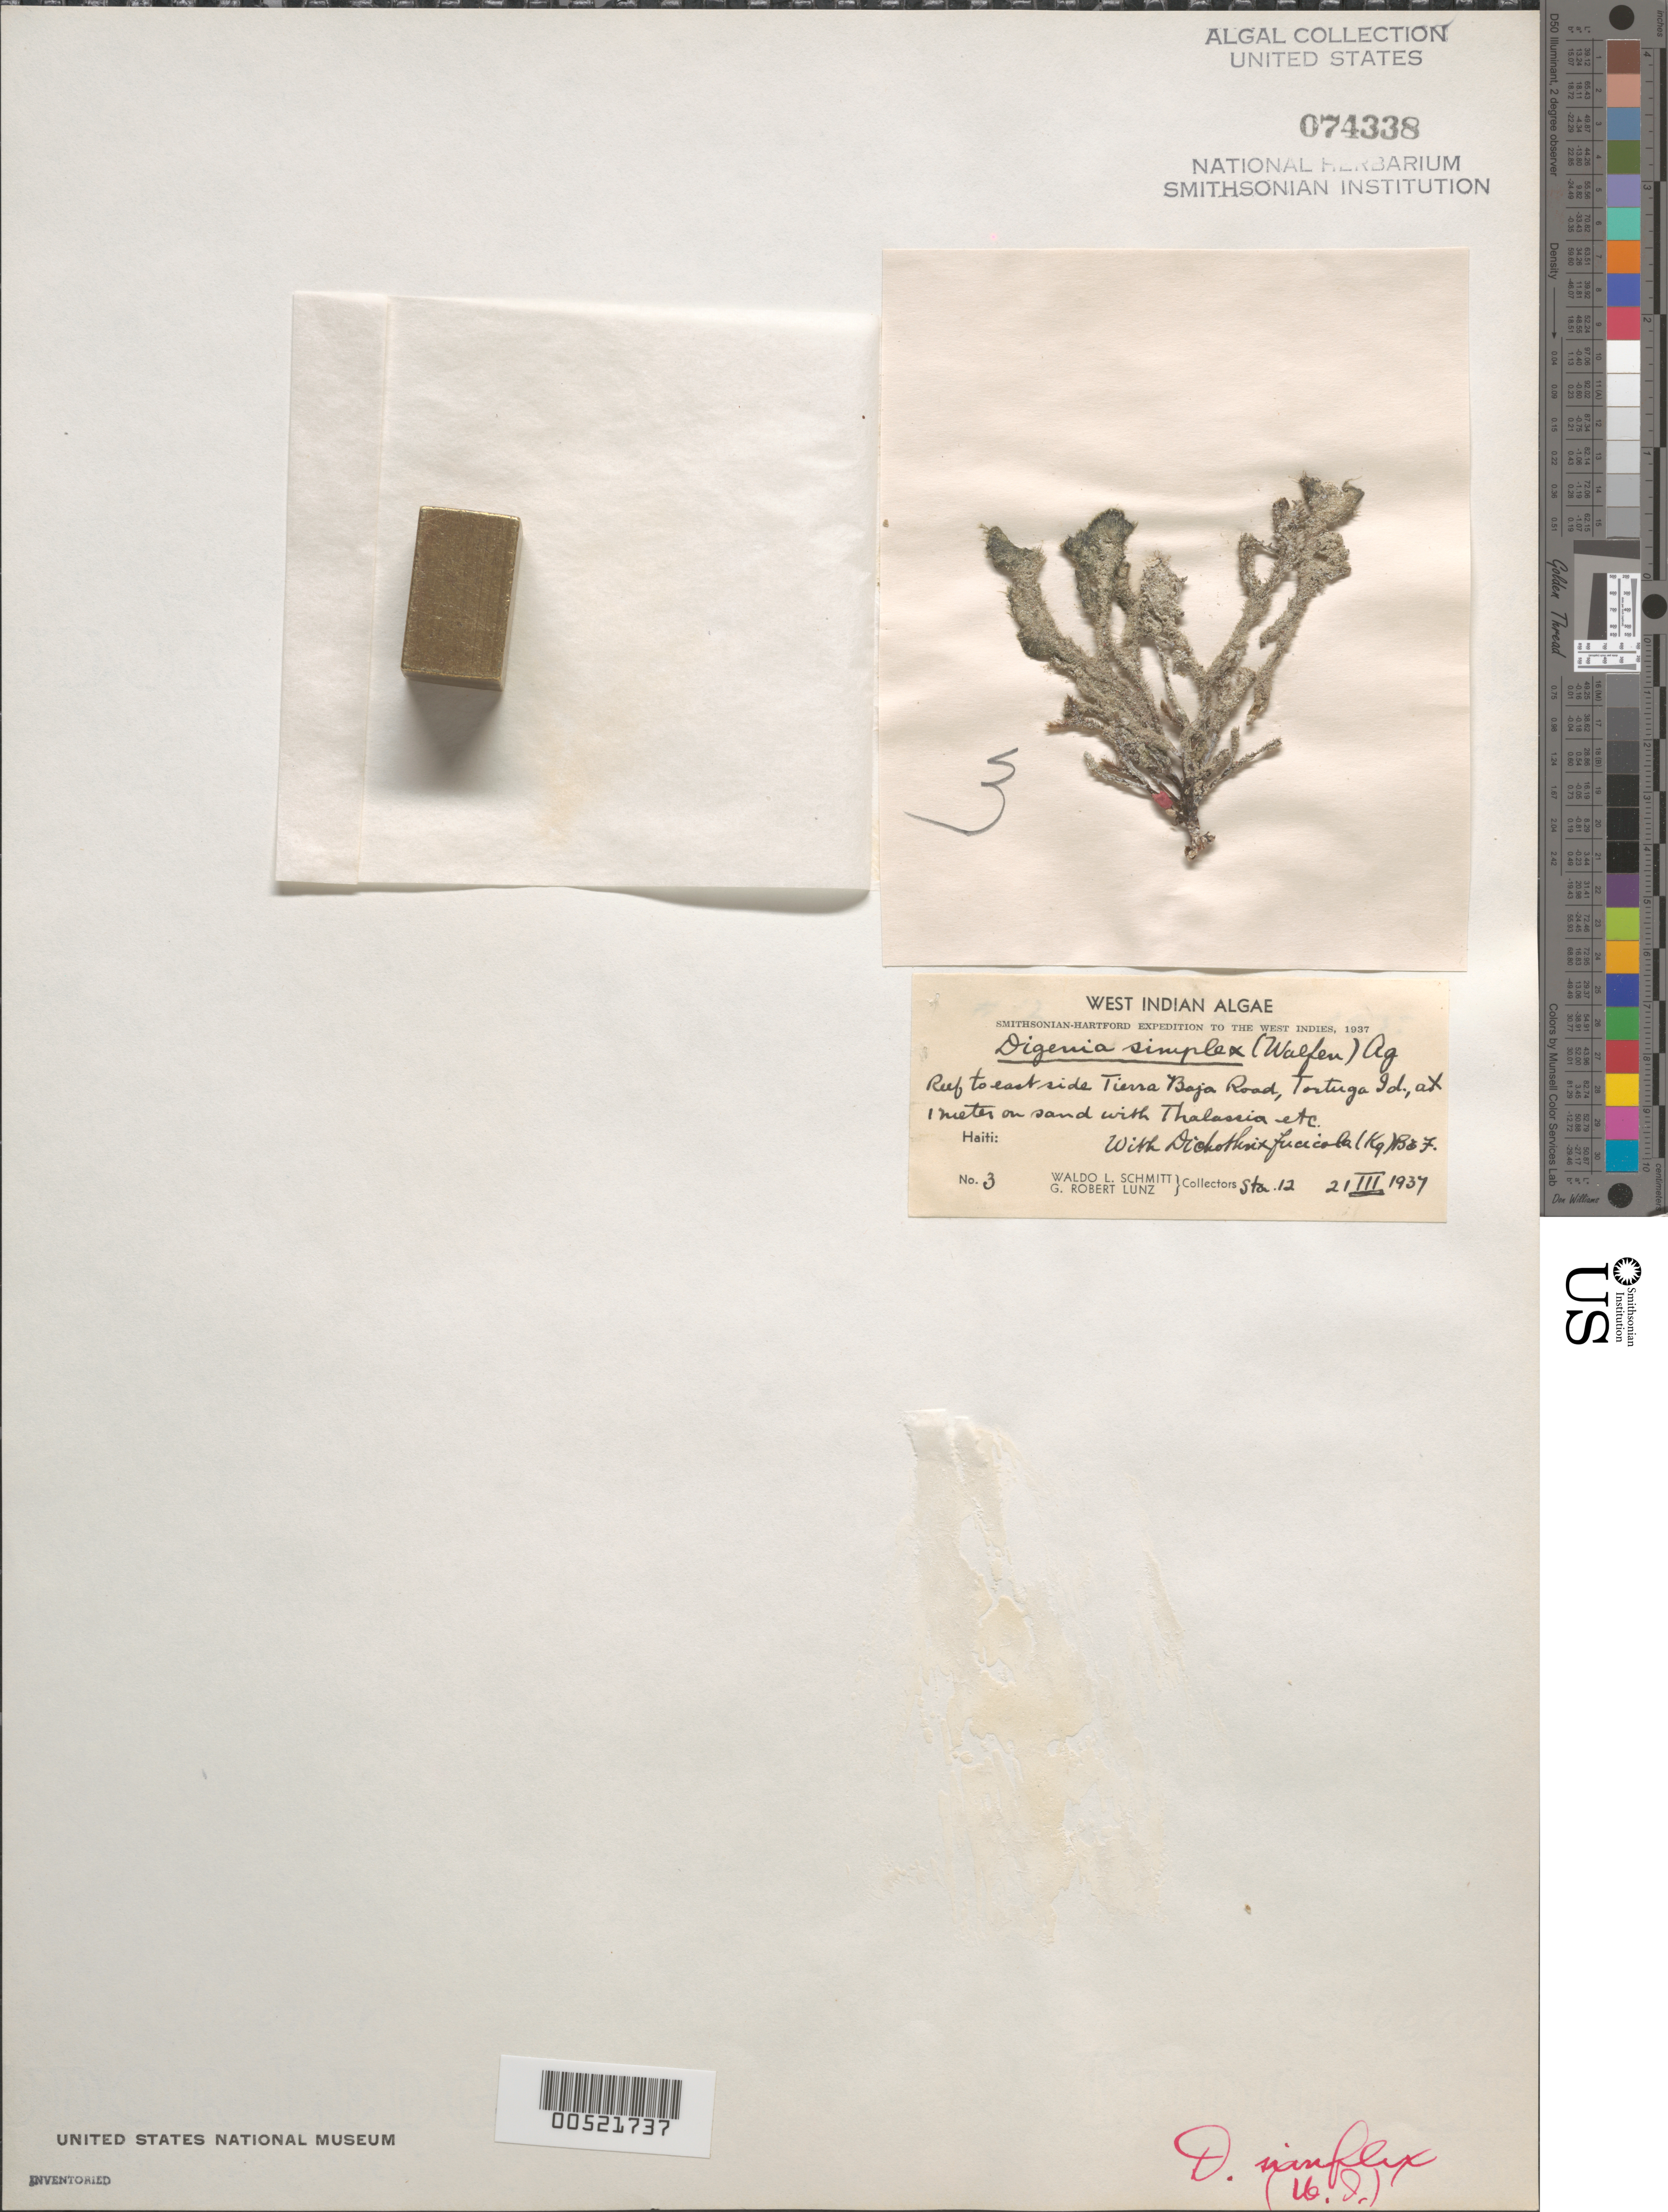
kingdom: Plantae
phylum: Rhodophyta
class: Florideophyceae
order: Ceramiales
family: Rhodomelaceae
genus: Digenea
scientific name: Digenea simplex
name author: (Wulfen) C. Agardh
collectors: W. L. Schmitt & G. Lunz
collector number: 3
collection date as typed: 21 Mar 1937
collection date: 1937-03-21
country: Haiti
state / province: Nord-Ouest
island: Île de la Tortue (Tortuga Id)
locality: Reef, east Tierra Baja Road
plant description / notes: Smithsonian-Hartford Expedition to the West Indies, 1937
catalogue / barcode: US 74338